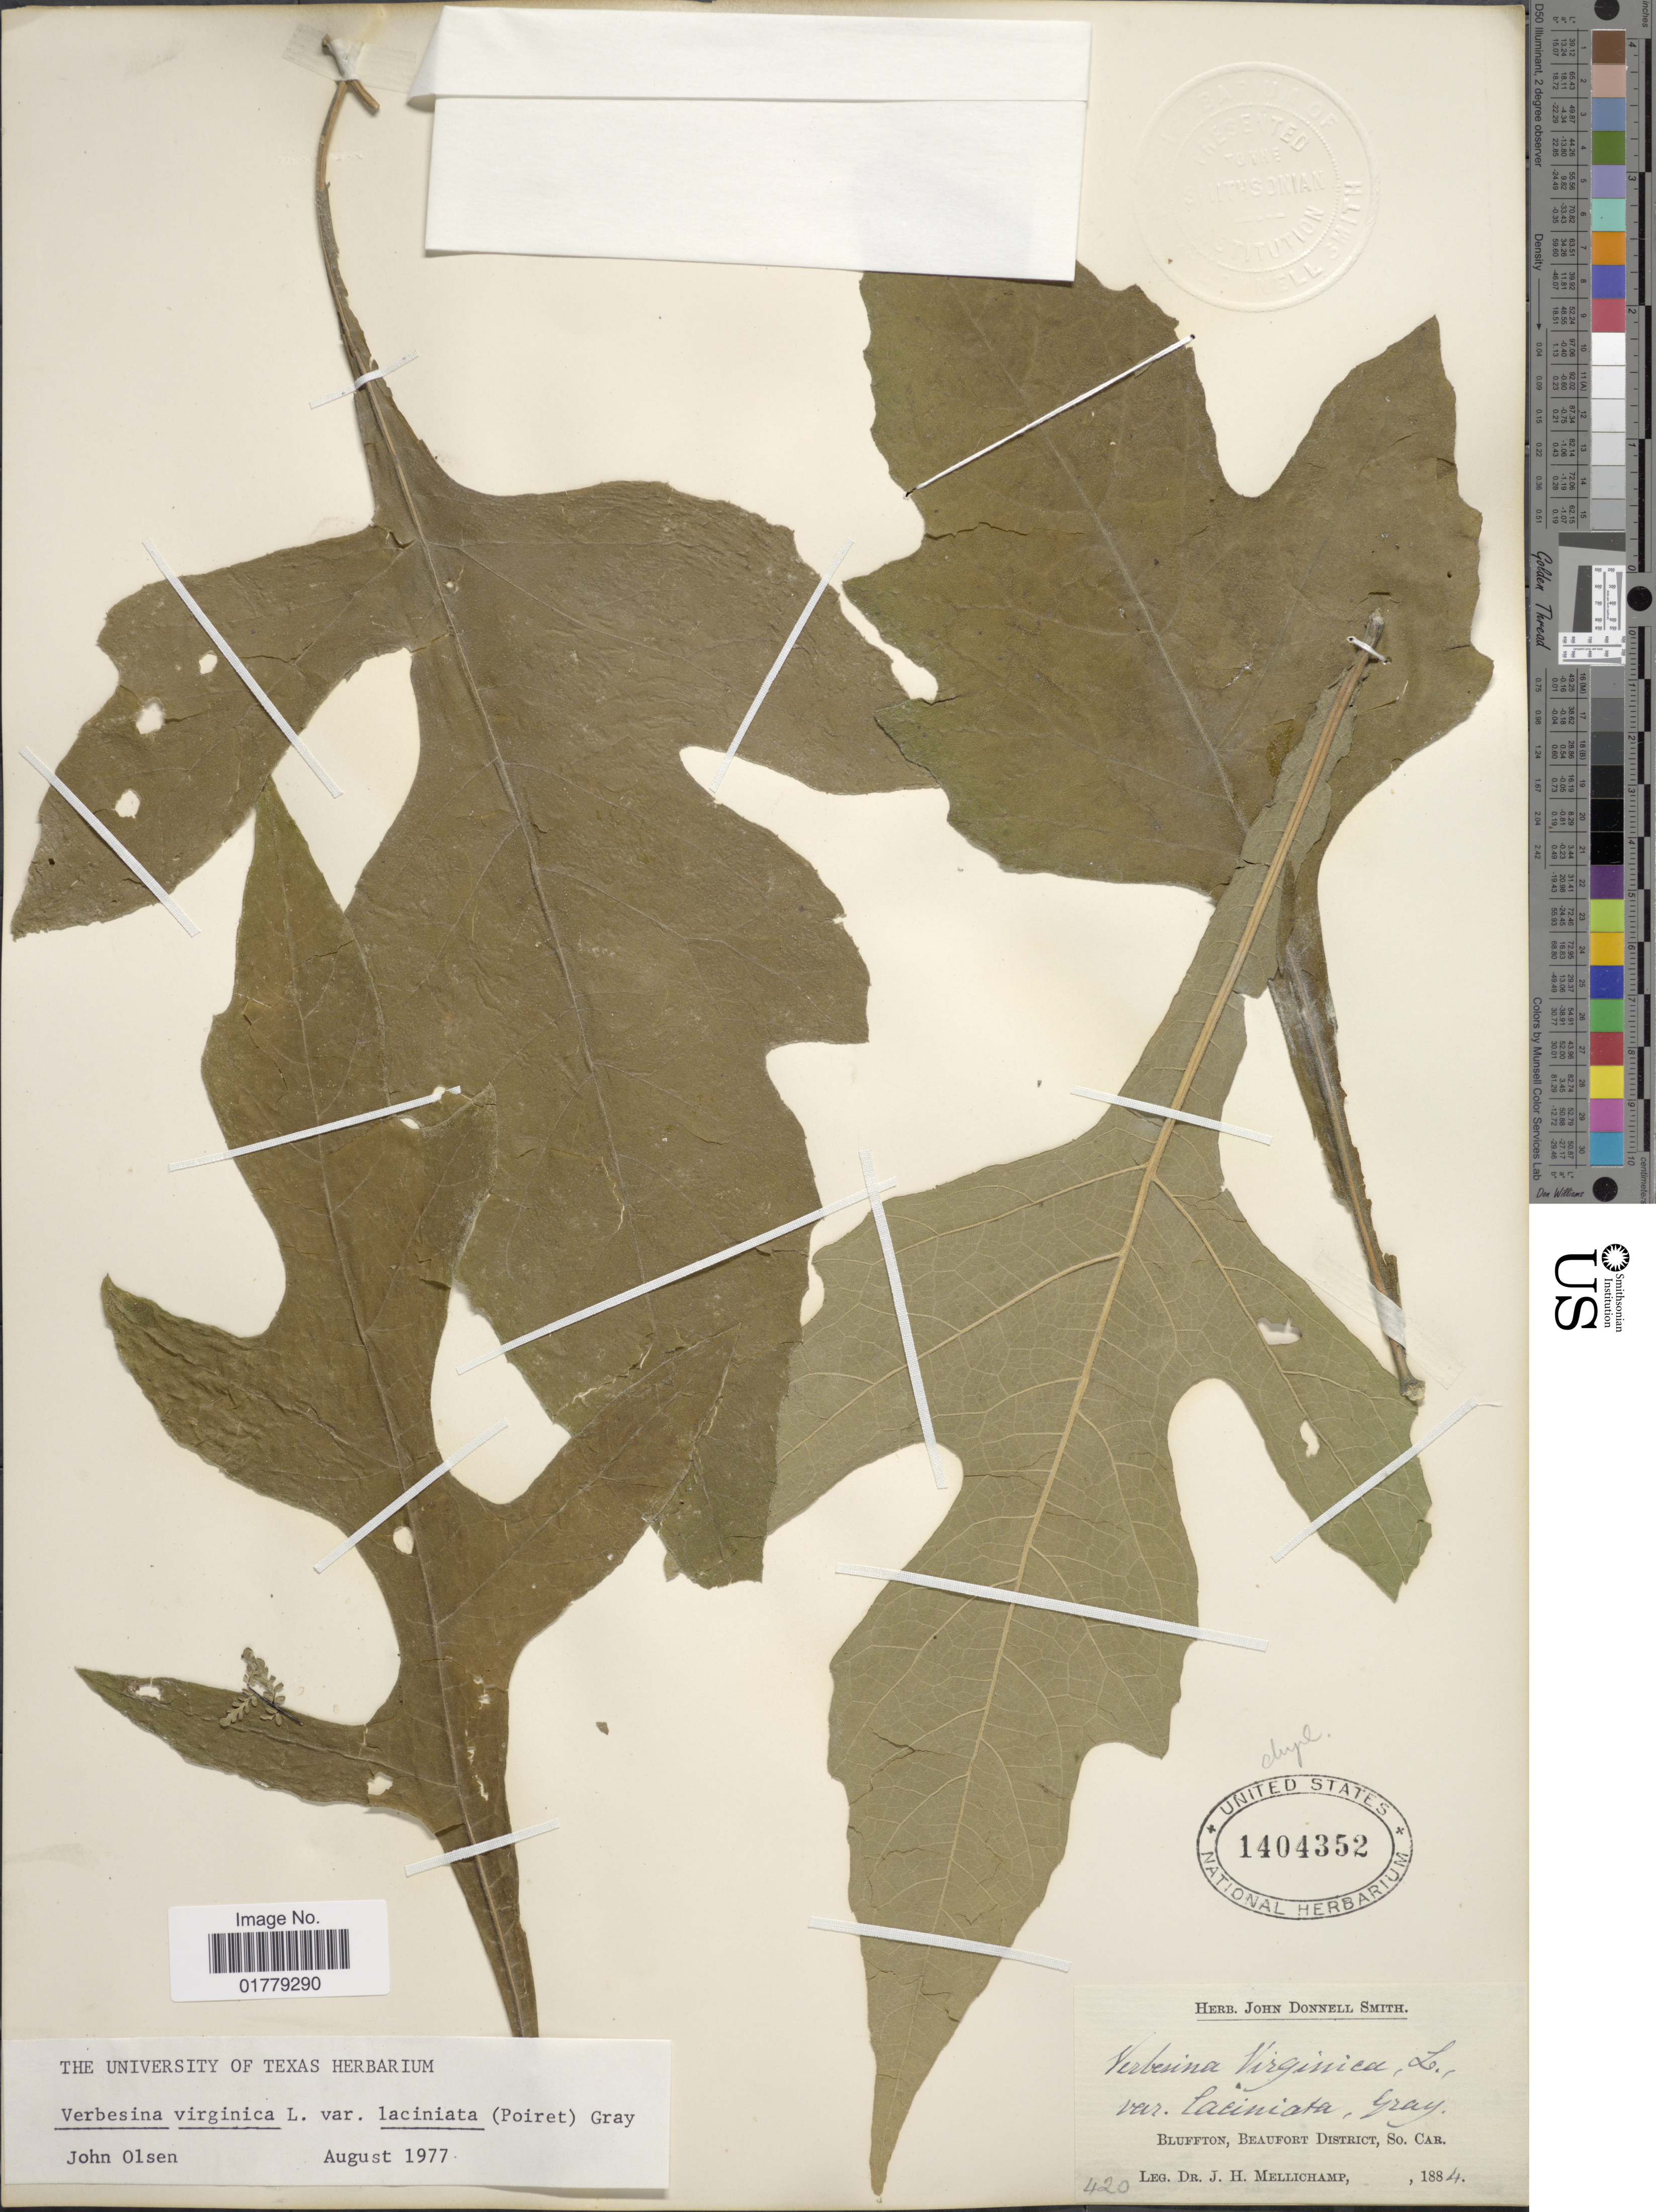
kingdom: Plantae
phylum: Tracheophyta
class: Magnoliopsida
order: Asterales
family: Asteraceae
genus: Verbesina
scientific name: Verbesina virginica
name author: L.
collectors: J. H. Mellichamp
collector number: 420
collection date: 1884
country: United States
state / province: South Carolina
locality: Bluffton, Beaufort District, So. Car.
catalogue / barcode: US 1404352